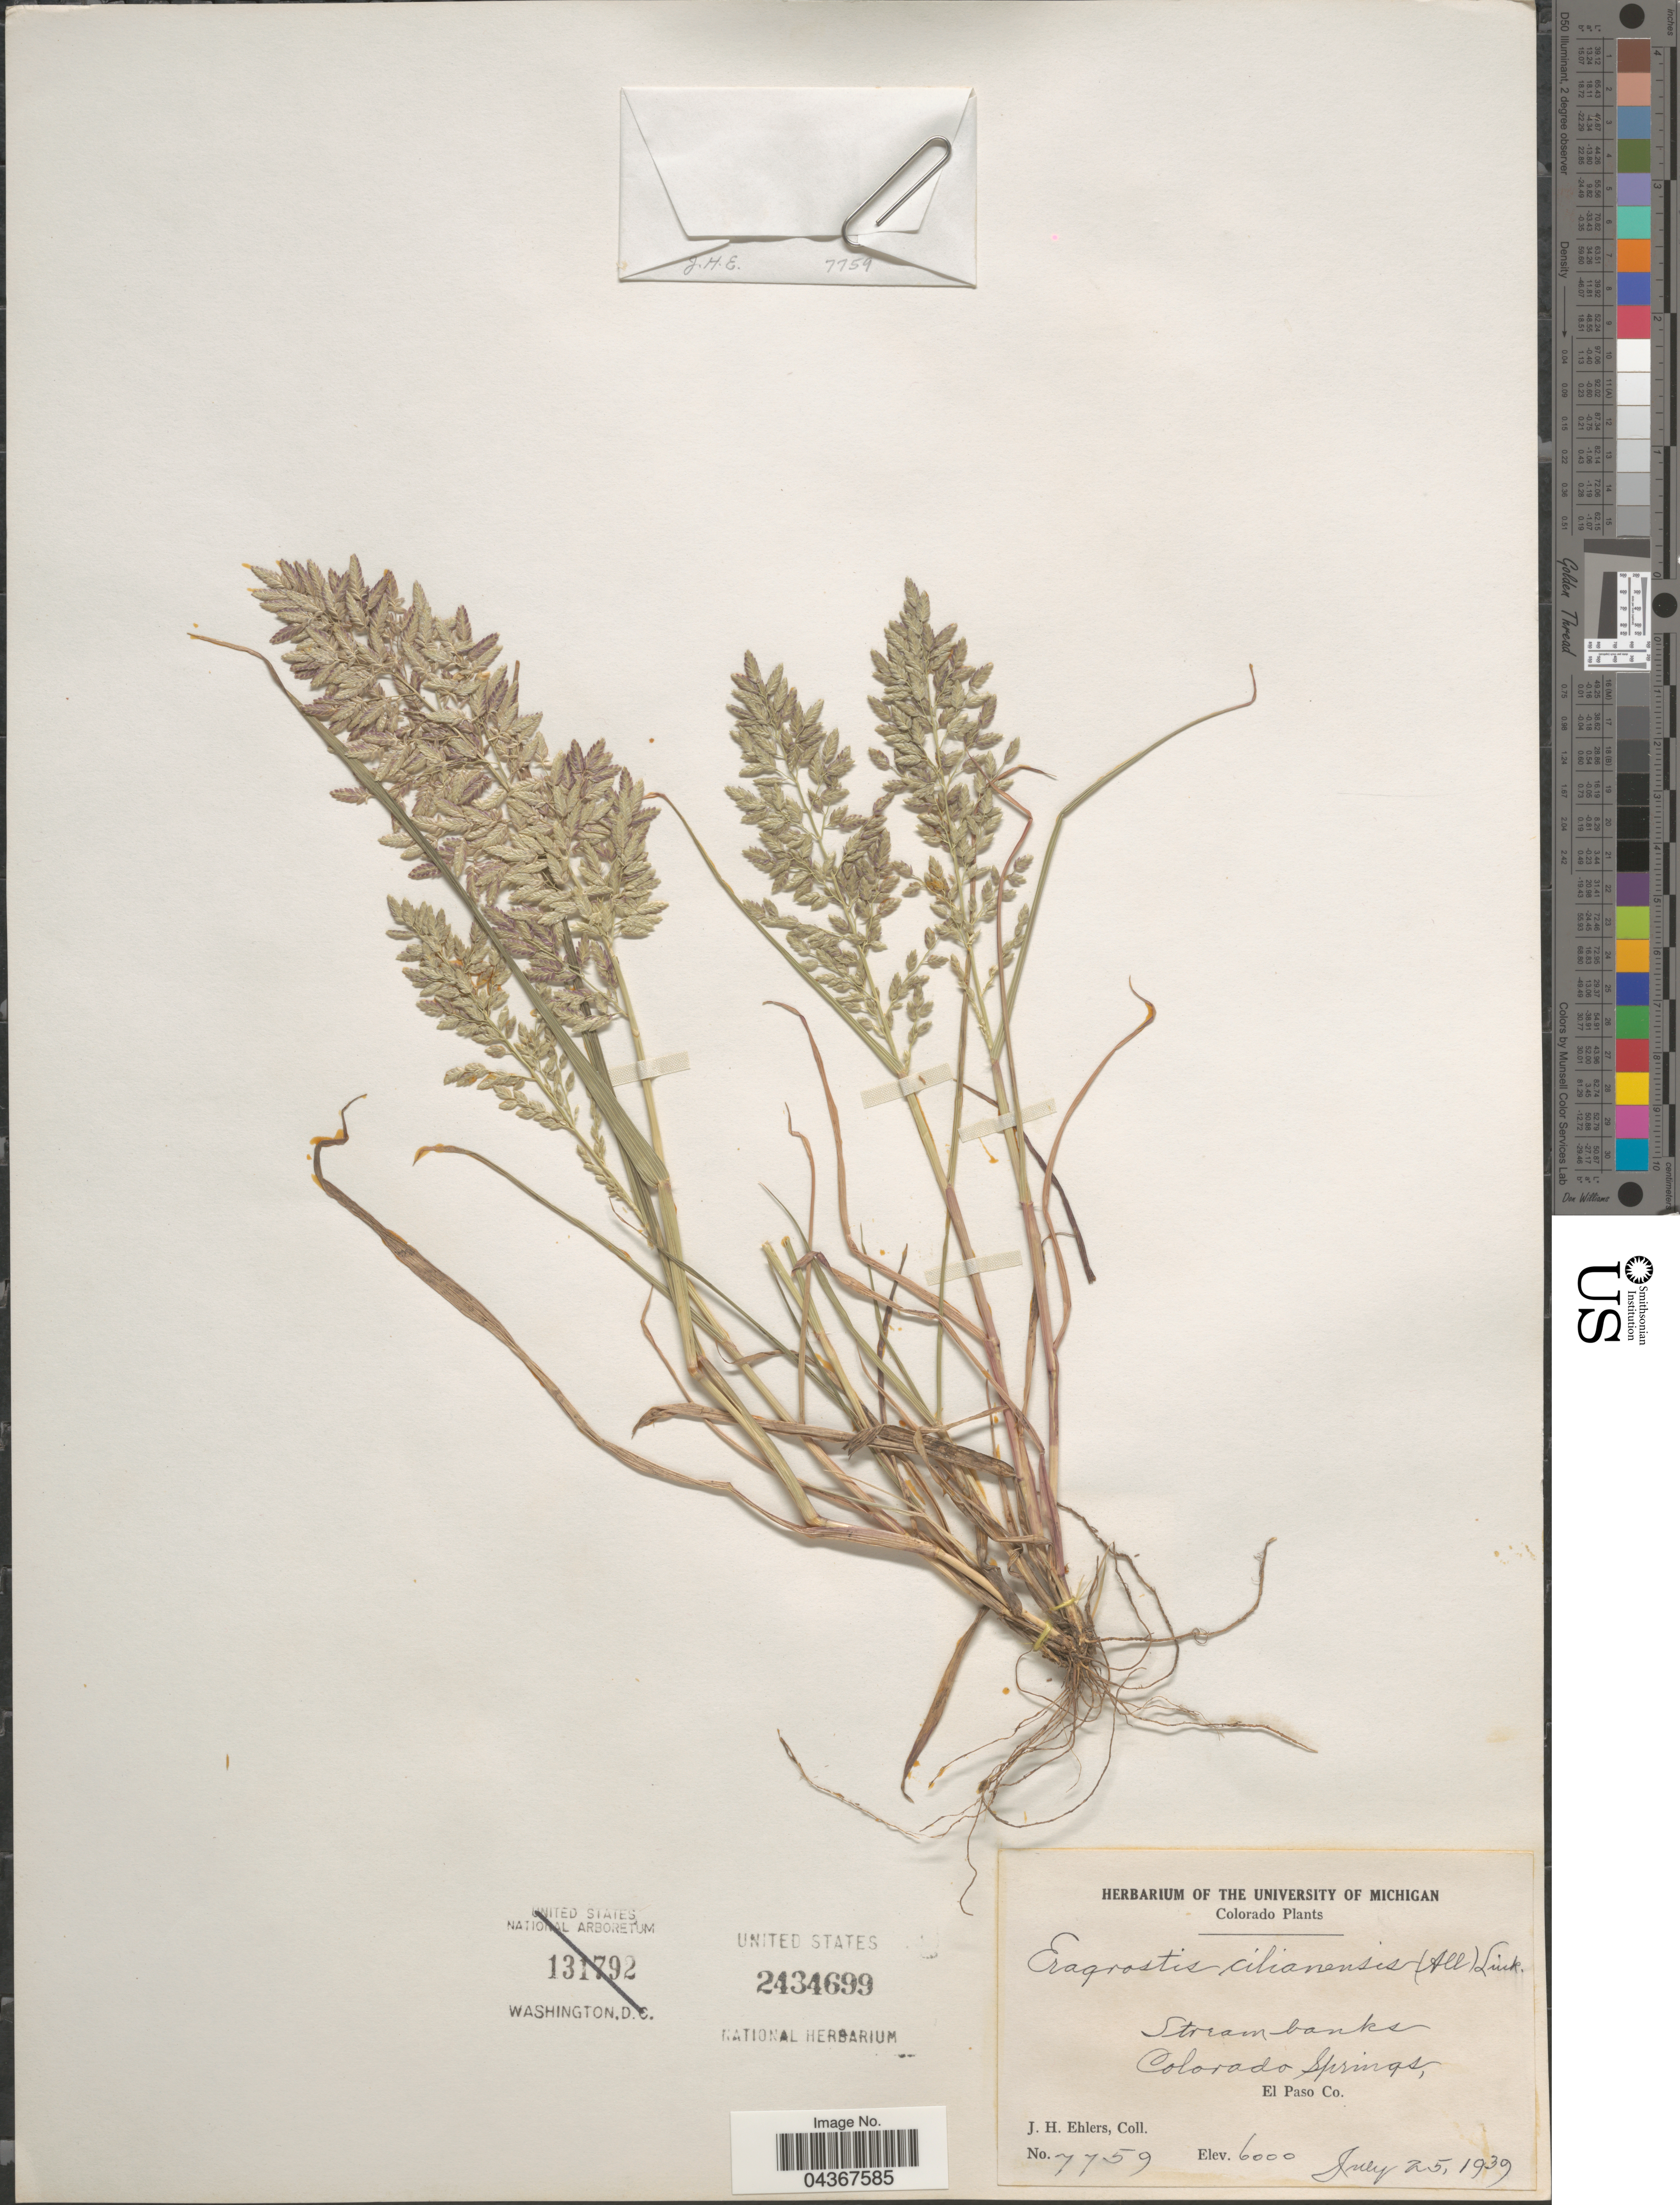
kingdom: Plantae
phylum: Tracheophyta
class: Liliopsida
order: Poales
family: Poaceae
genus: Eragrostis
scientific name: Eragrostis cilianensis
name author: (Bellardi) Vignolo ex Janch.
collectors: J. H. Ehlers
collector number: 7759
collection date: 1939-07-25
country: United States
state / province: Colorado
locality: Colorado Springs, El Paso Co.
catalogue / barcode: US 2434699